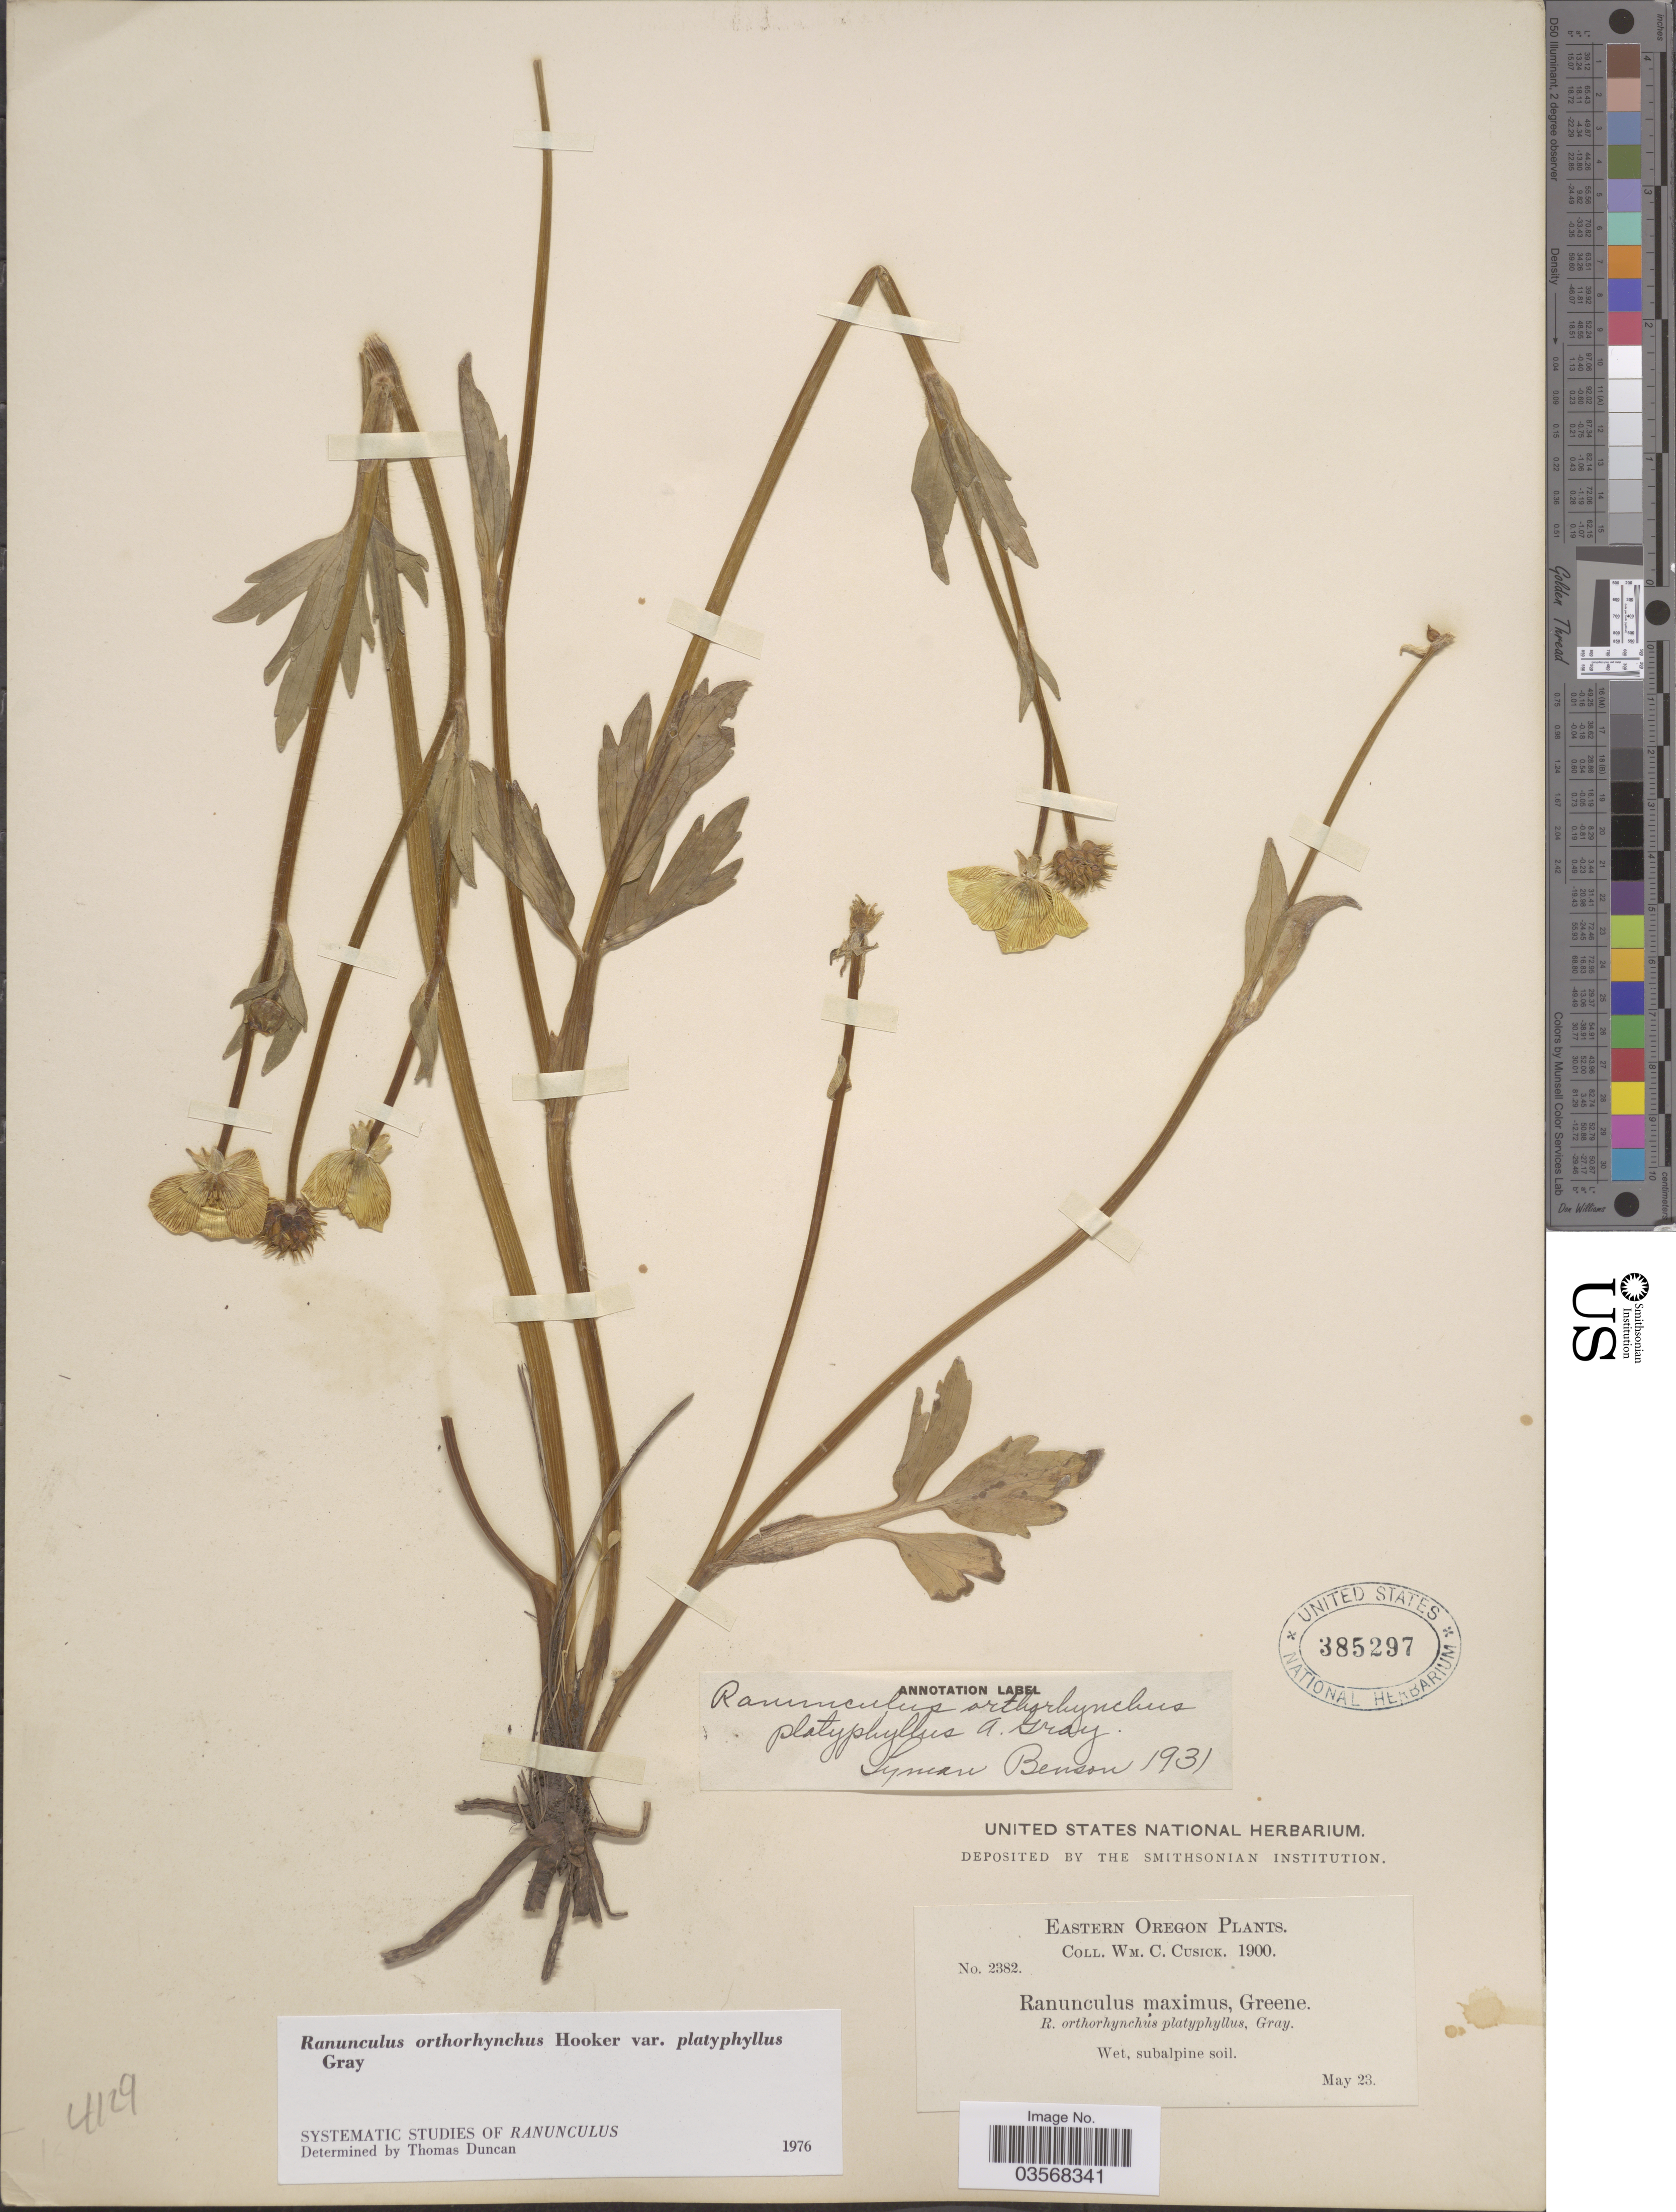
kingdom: Plantae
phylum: Tracheophyta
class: Magnoliopsida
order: Ranunculales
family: Ranunculaceae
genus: Ranunculus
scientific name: Ranunculus orthorhynchus var. platyphyllus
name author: A. Gray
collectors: W. C. Cusick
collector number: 2382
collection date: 1900-05-23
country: United States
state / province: Oregon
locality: Eastern Oregon.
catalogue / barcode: US 385297